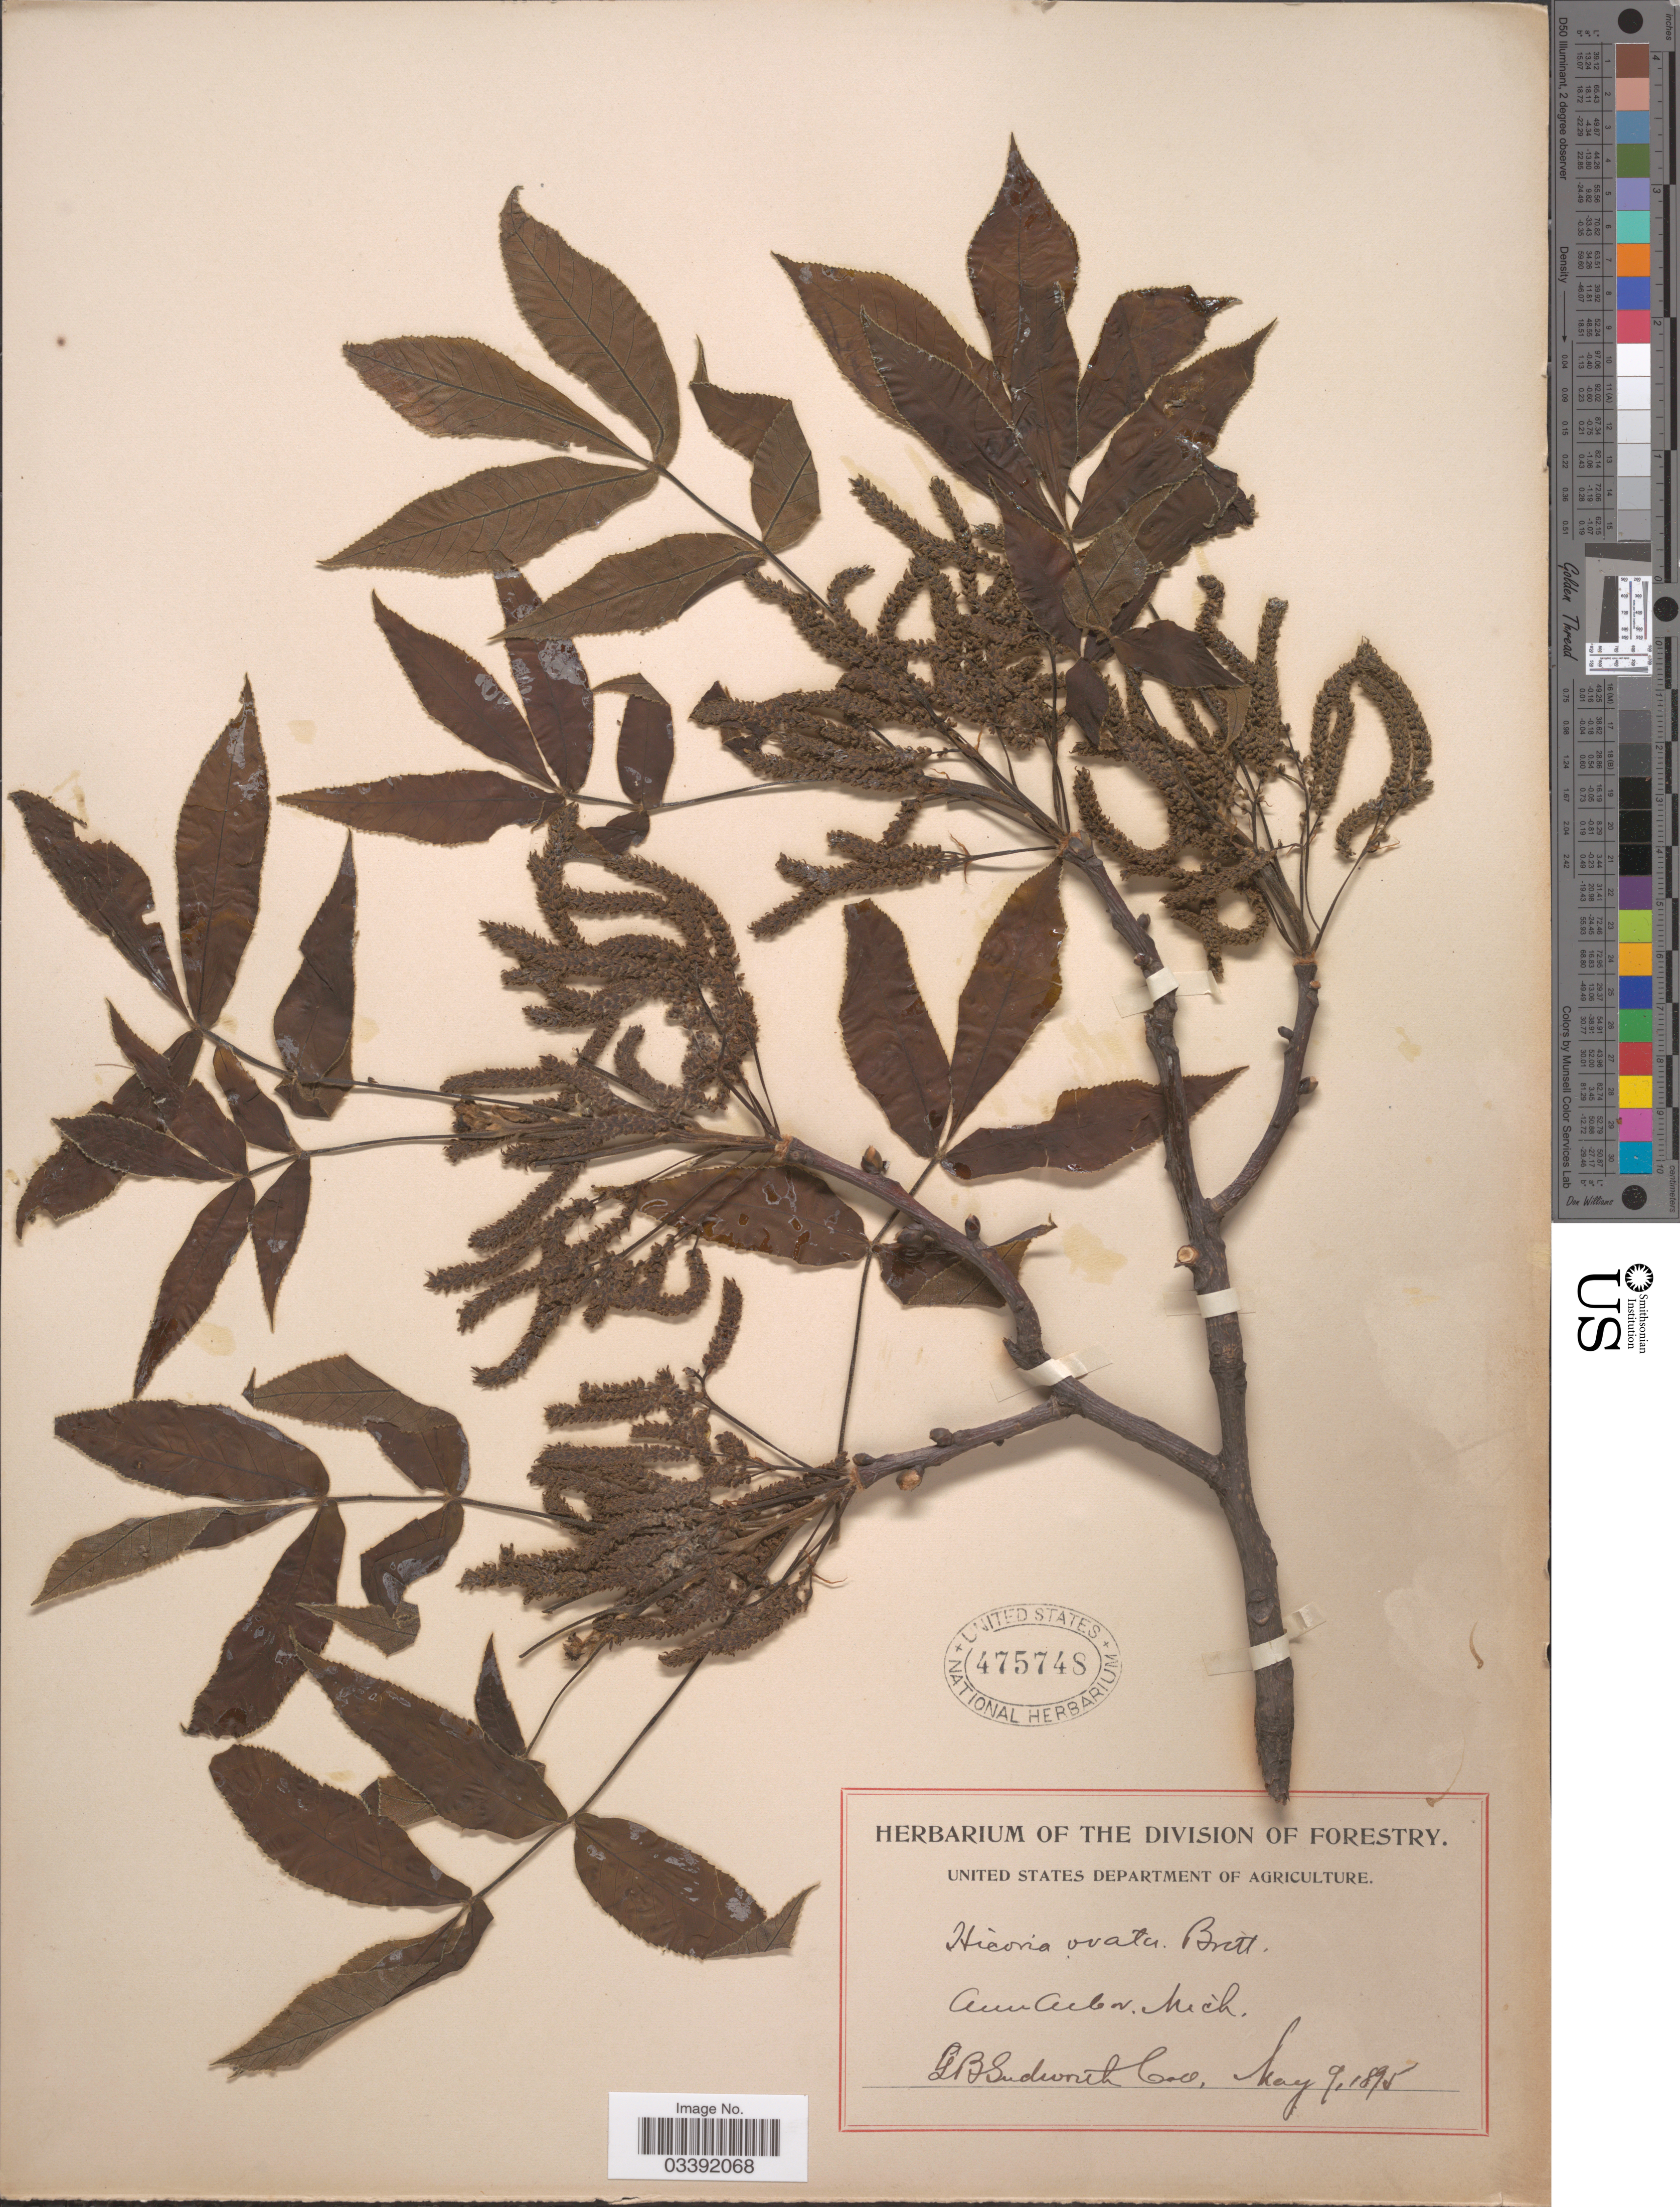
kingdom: Plantae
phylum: Tracheophyta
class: Magnoliopsida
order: Fagales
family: Juglandaceae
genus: Carya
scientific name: Carya ovata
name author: (Mill.) K. Koch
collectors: G. B. Sudworth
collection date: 1895-05-09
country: United States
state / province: Michigan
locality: Ann Arbor.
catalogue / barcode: US 475748